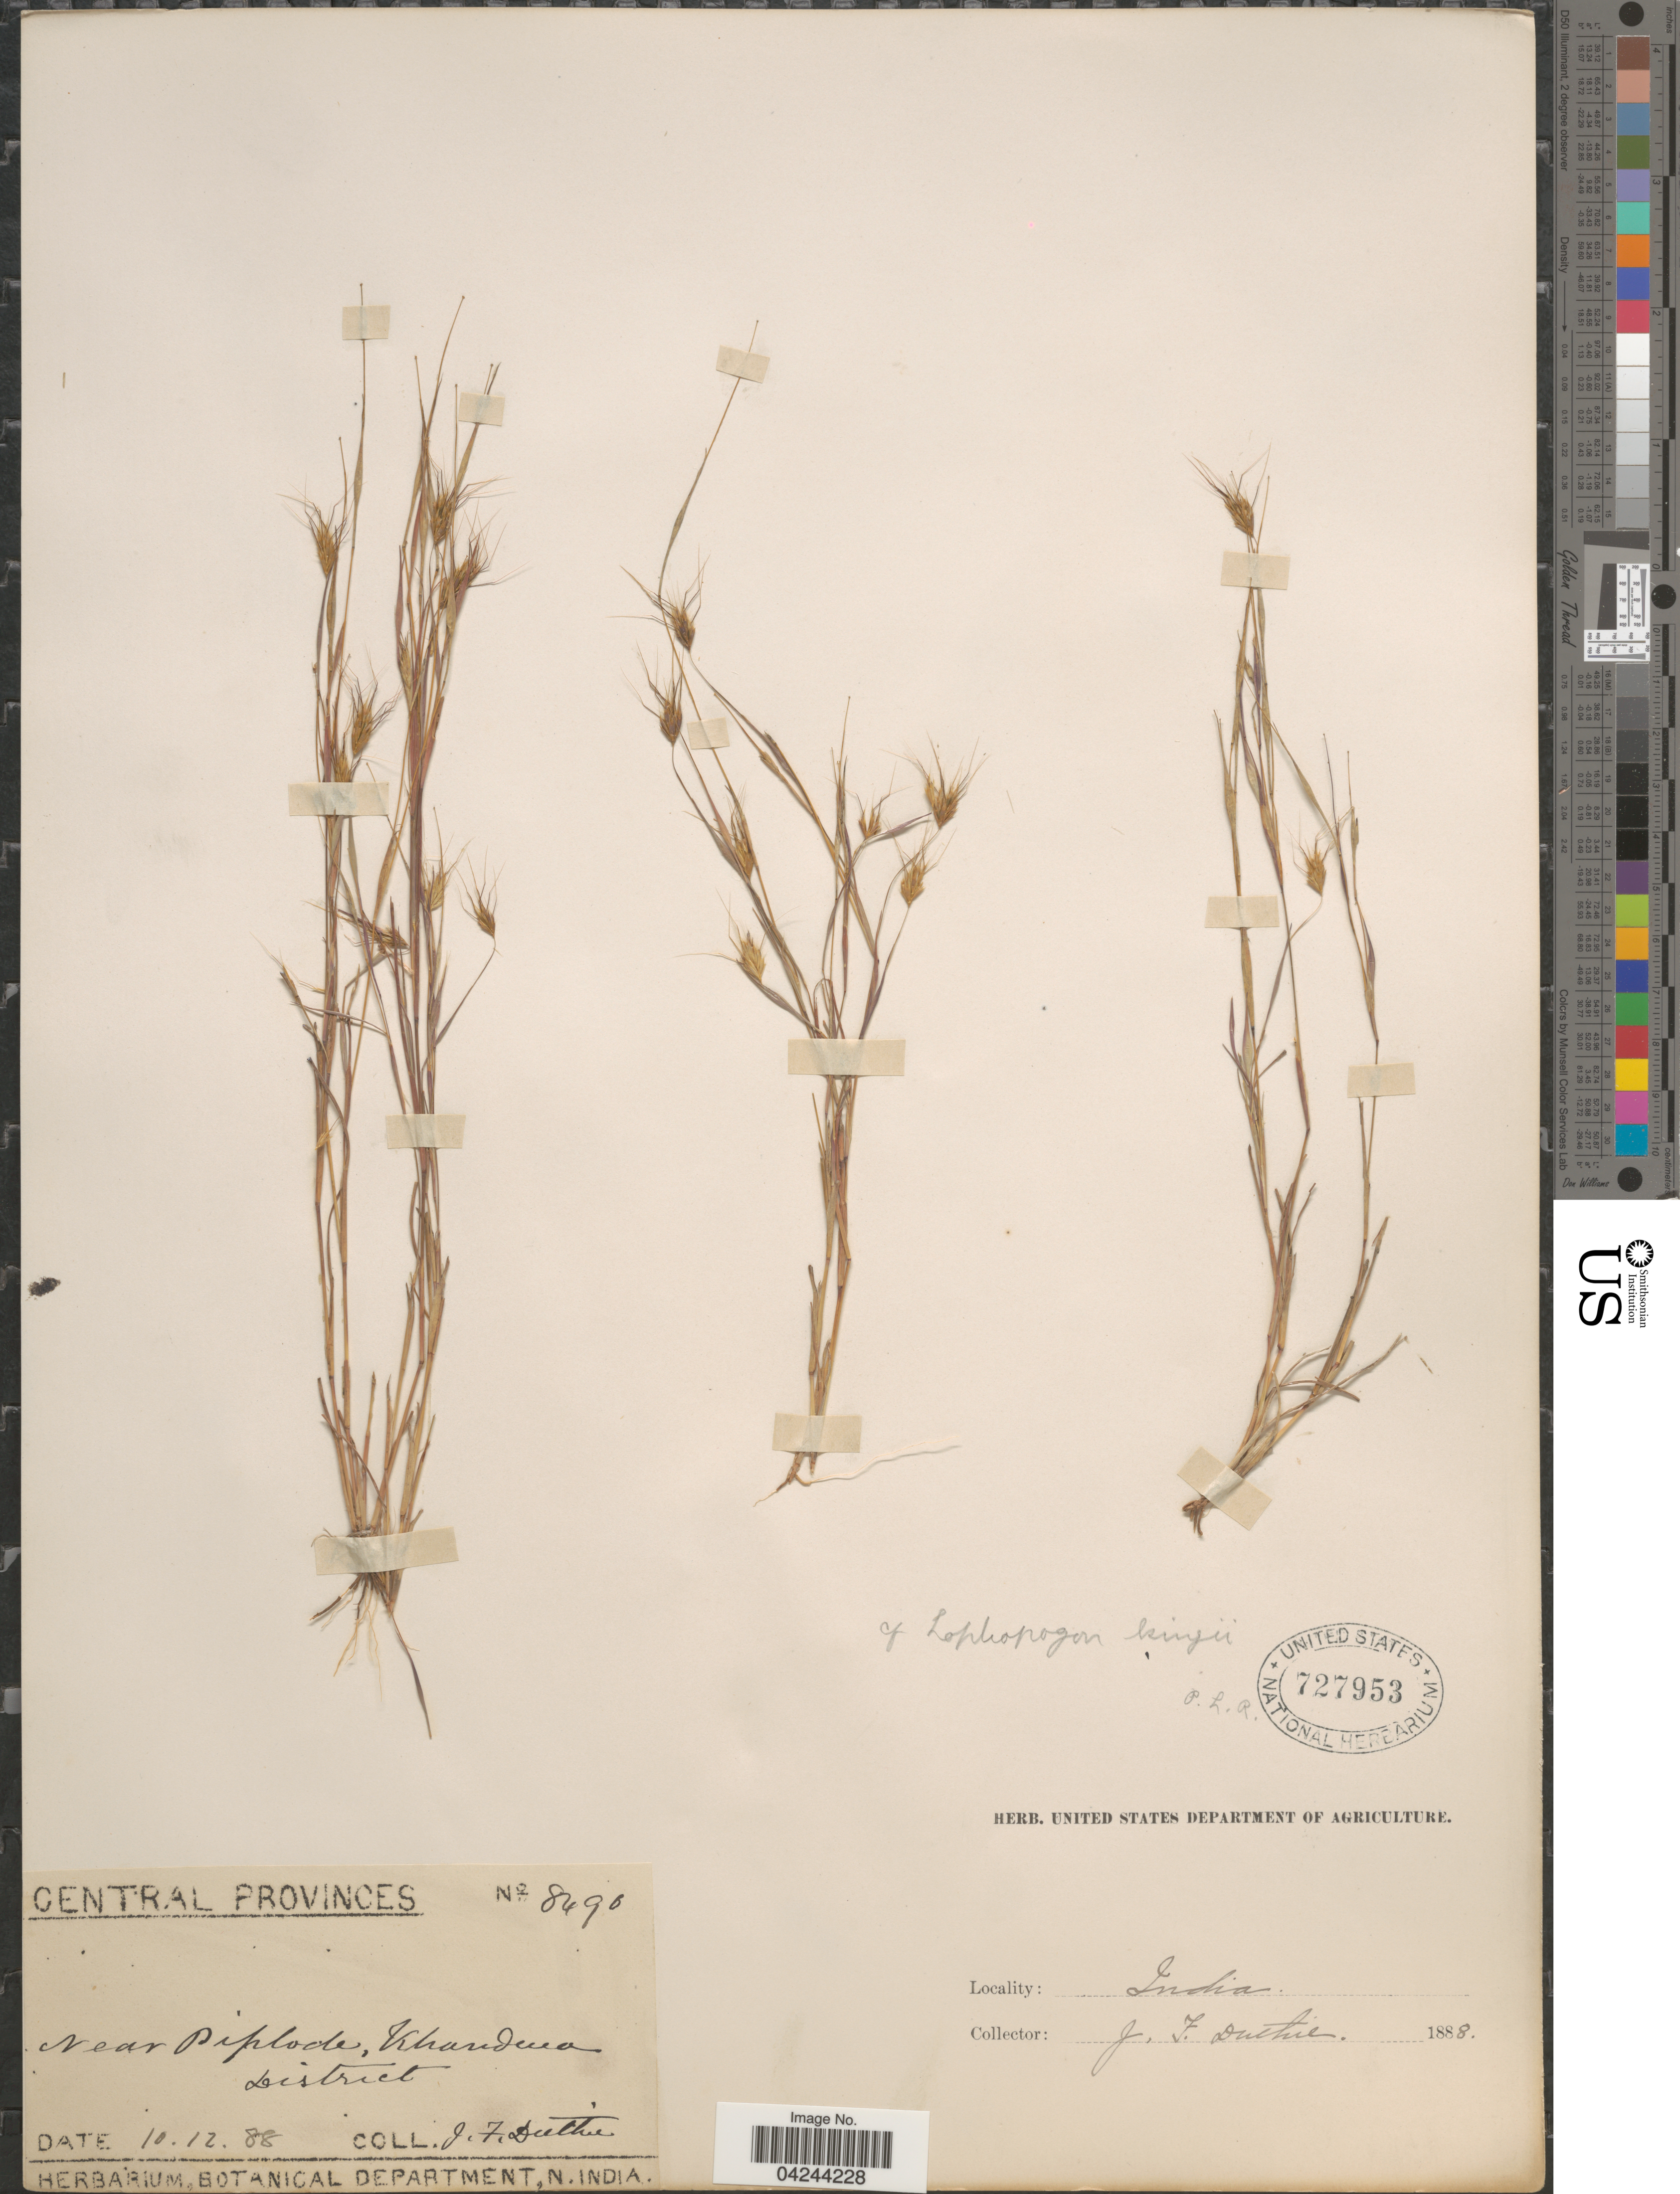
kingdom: Plantae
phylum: Tracheophyta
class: Liliopsida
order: Poales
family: Poaceae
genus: Lophopogon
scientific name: Lophopogon tridentalis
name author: (Roxb.) Hack.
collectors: J. F. Duthie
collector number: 8490*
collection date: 1888-12-10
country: India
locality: Central Provinces. Near Piplode, Khandwa District.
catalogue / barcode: US 727953